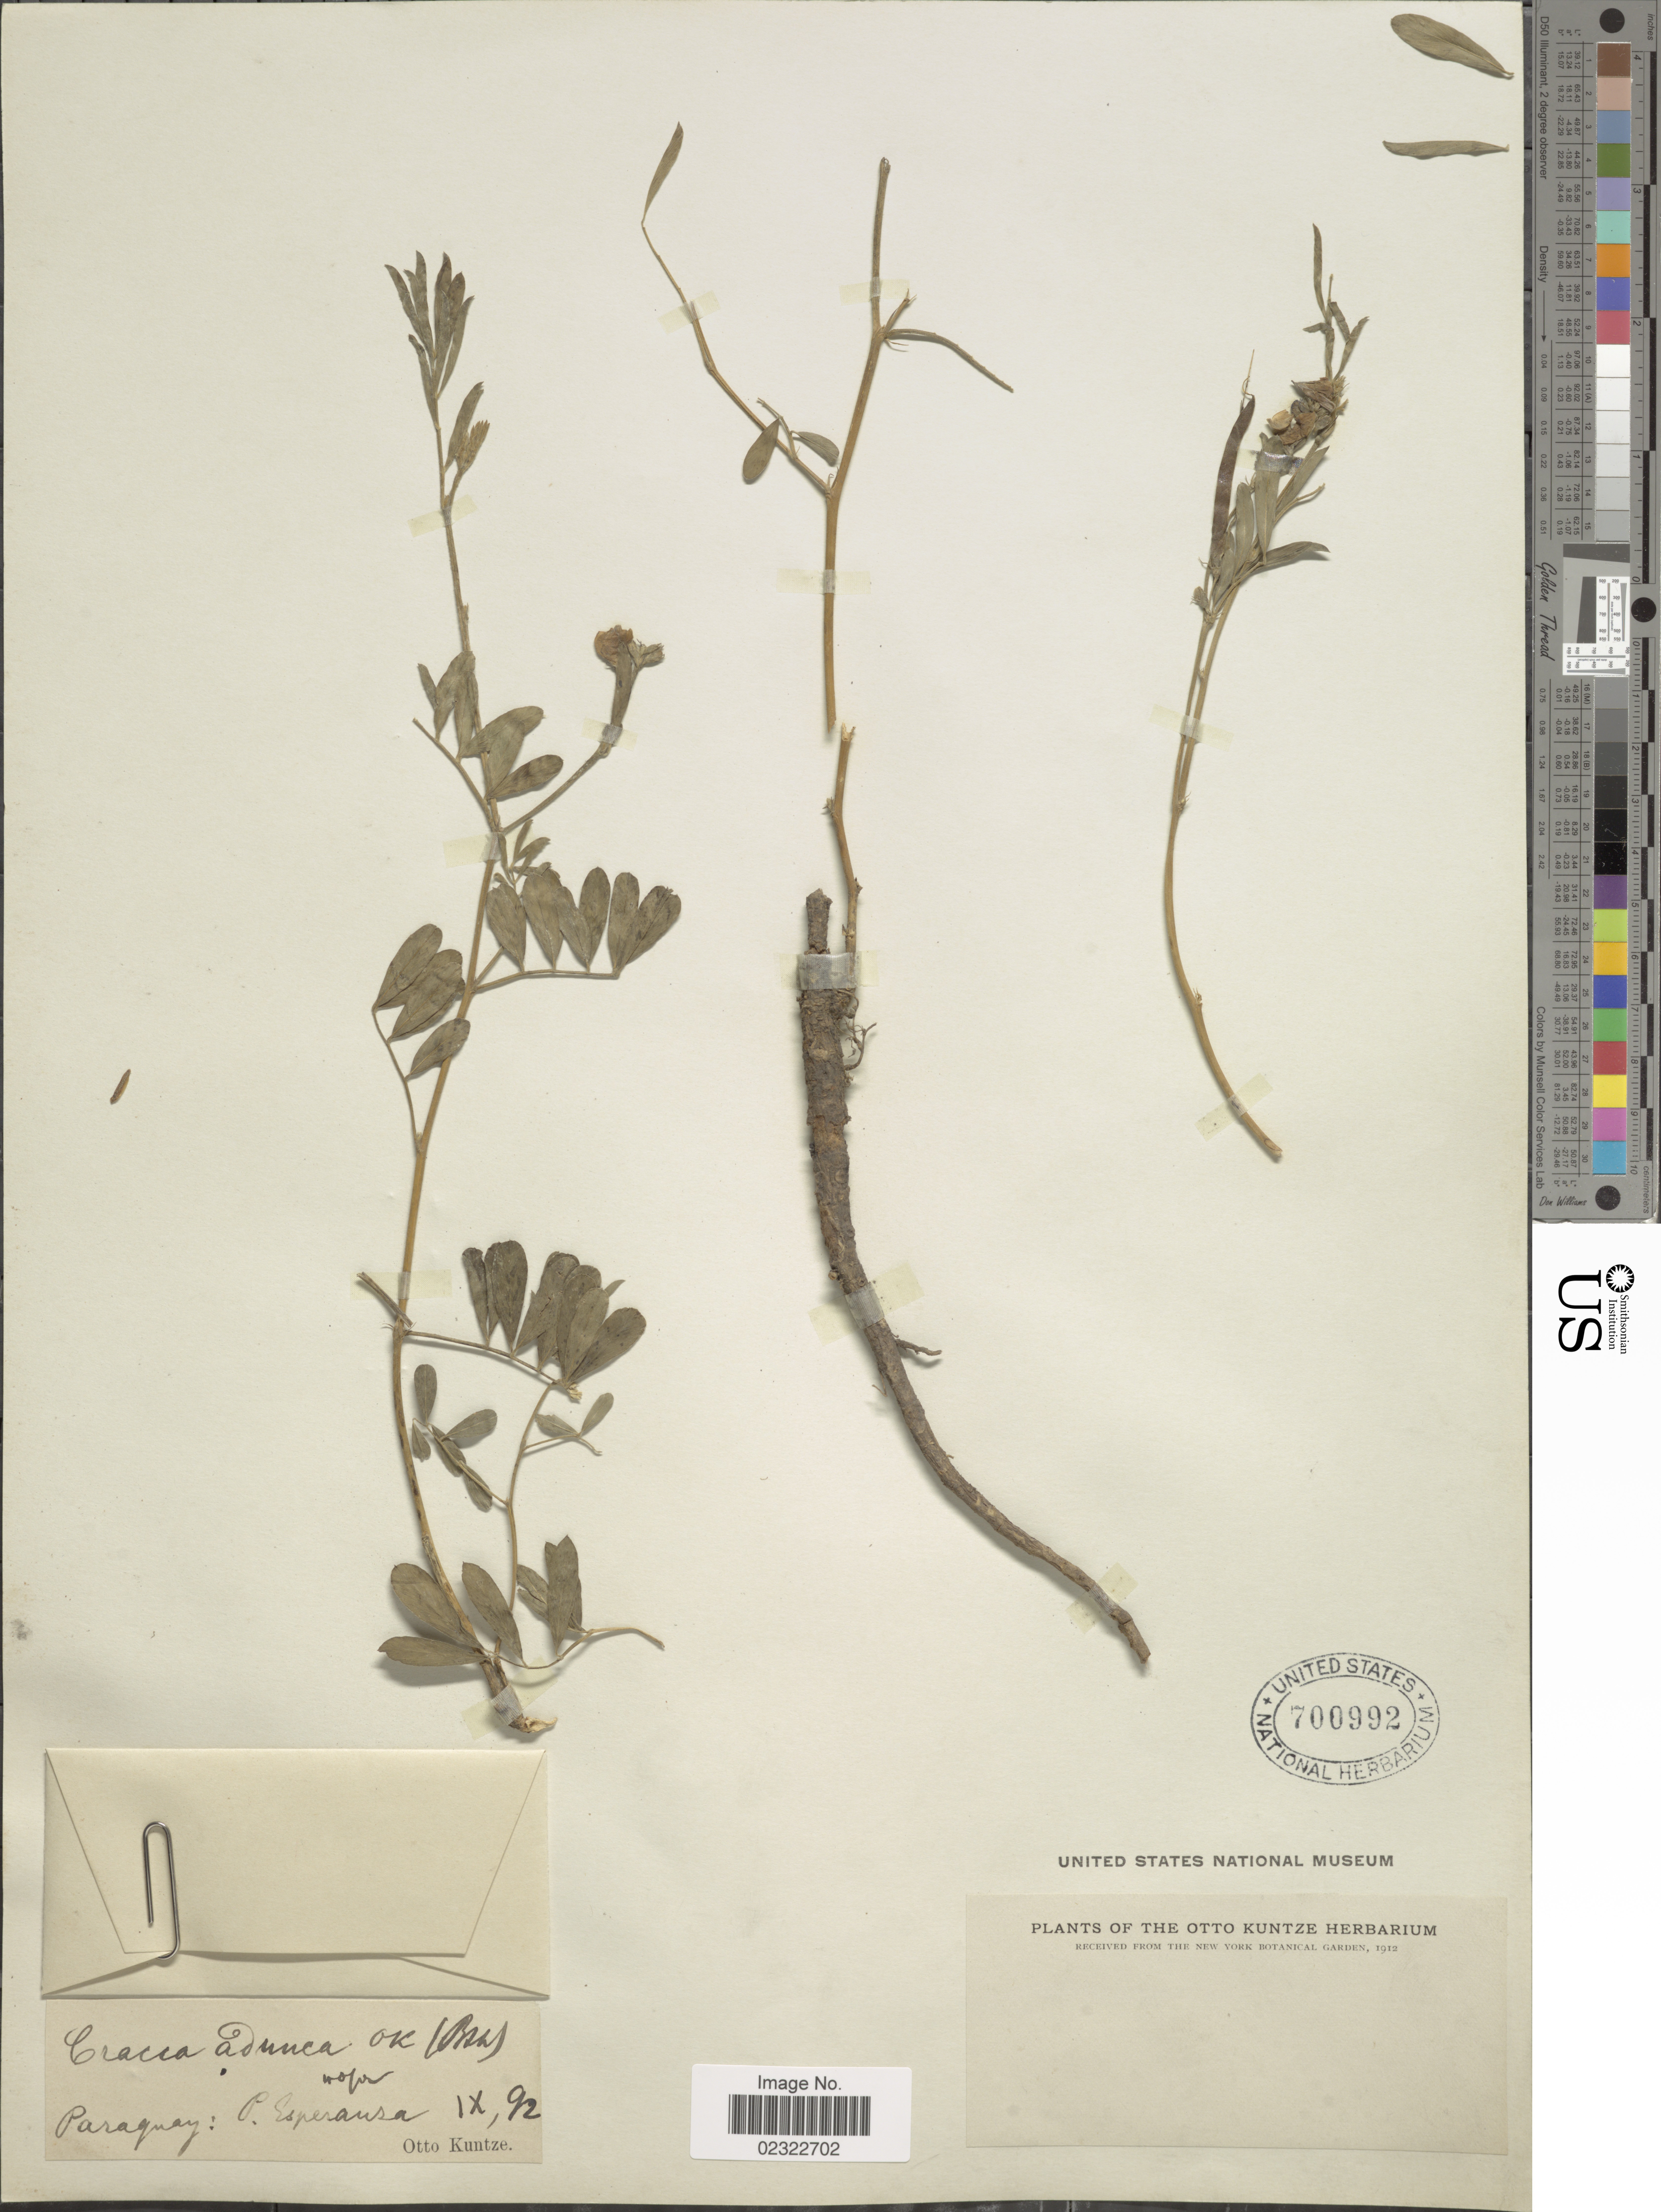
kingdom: Plantae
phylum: Tracheophyta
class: Magnoliopsida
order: Fabales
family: Fabaceae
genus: Tephrosia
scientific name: Tephrosia adunca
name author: Benth.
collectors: C.E.O. Kuntze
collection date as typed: Transcribed d/m/y: /9/92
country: Paraguay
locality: P. Esperanza.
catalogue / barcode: US 700992